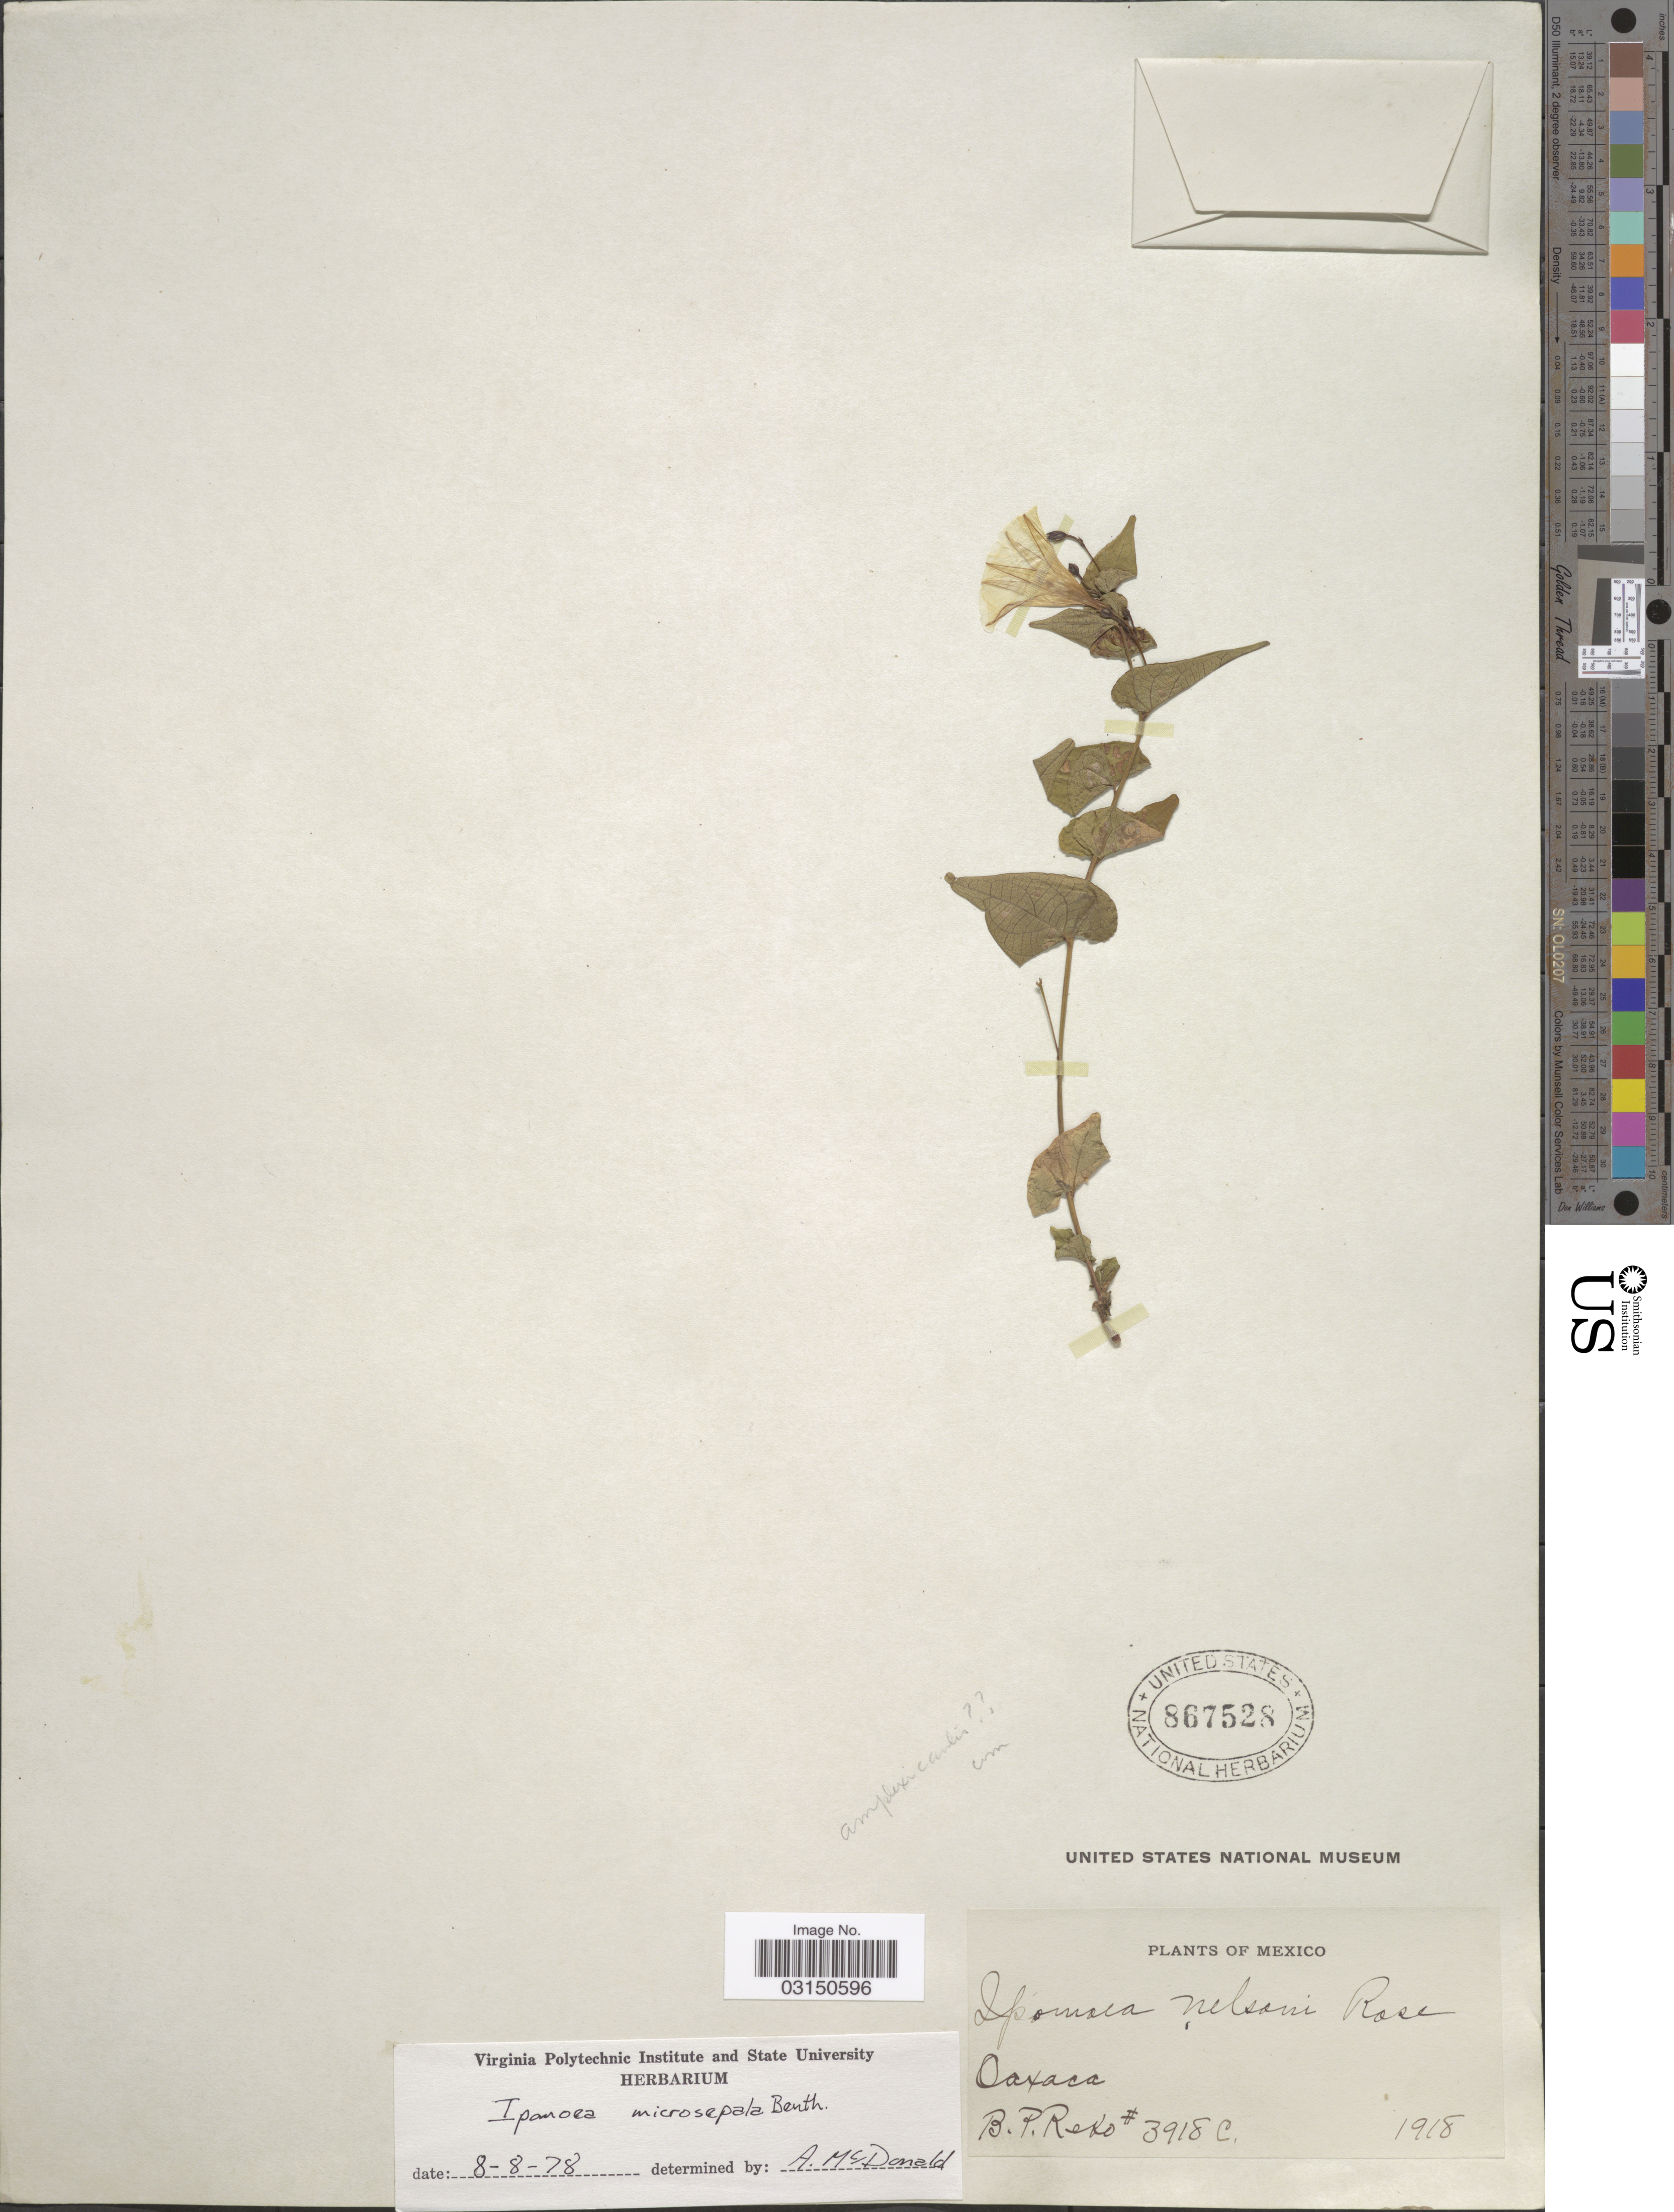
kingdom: Plantae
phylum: Tracheophyta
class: Magnoliopsida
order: Solanales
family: Convolvulaceae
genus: Ipomoea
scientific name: Ipomoea microsepala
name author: Benth.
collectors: B. P. Reko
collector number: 3918C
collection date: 1918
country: Mexico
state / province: Oaxaca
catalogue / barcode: US 867528